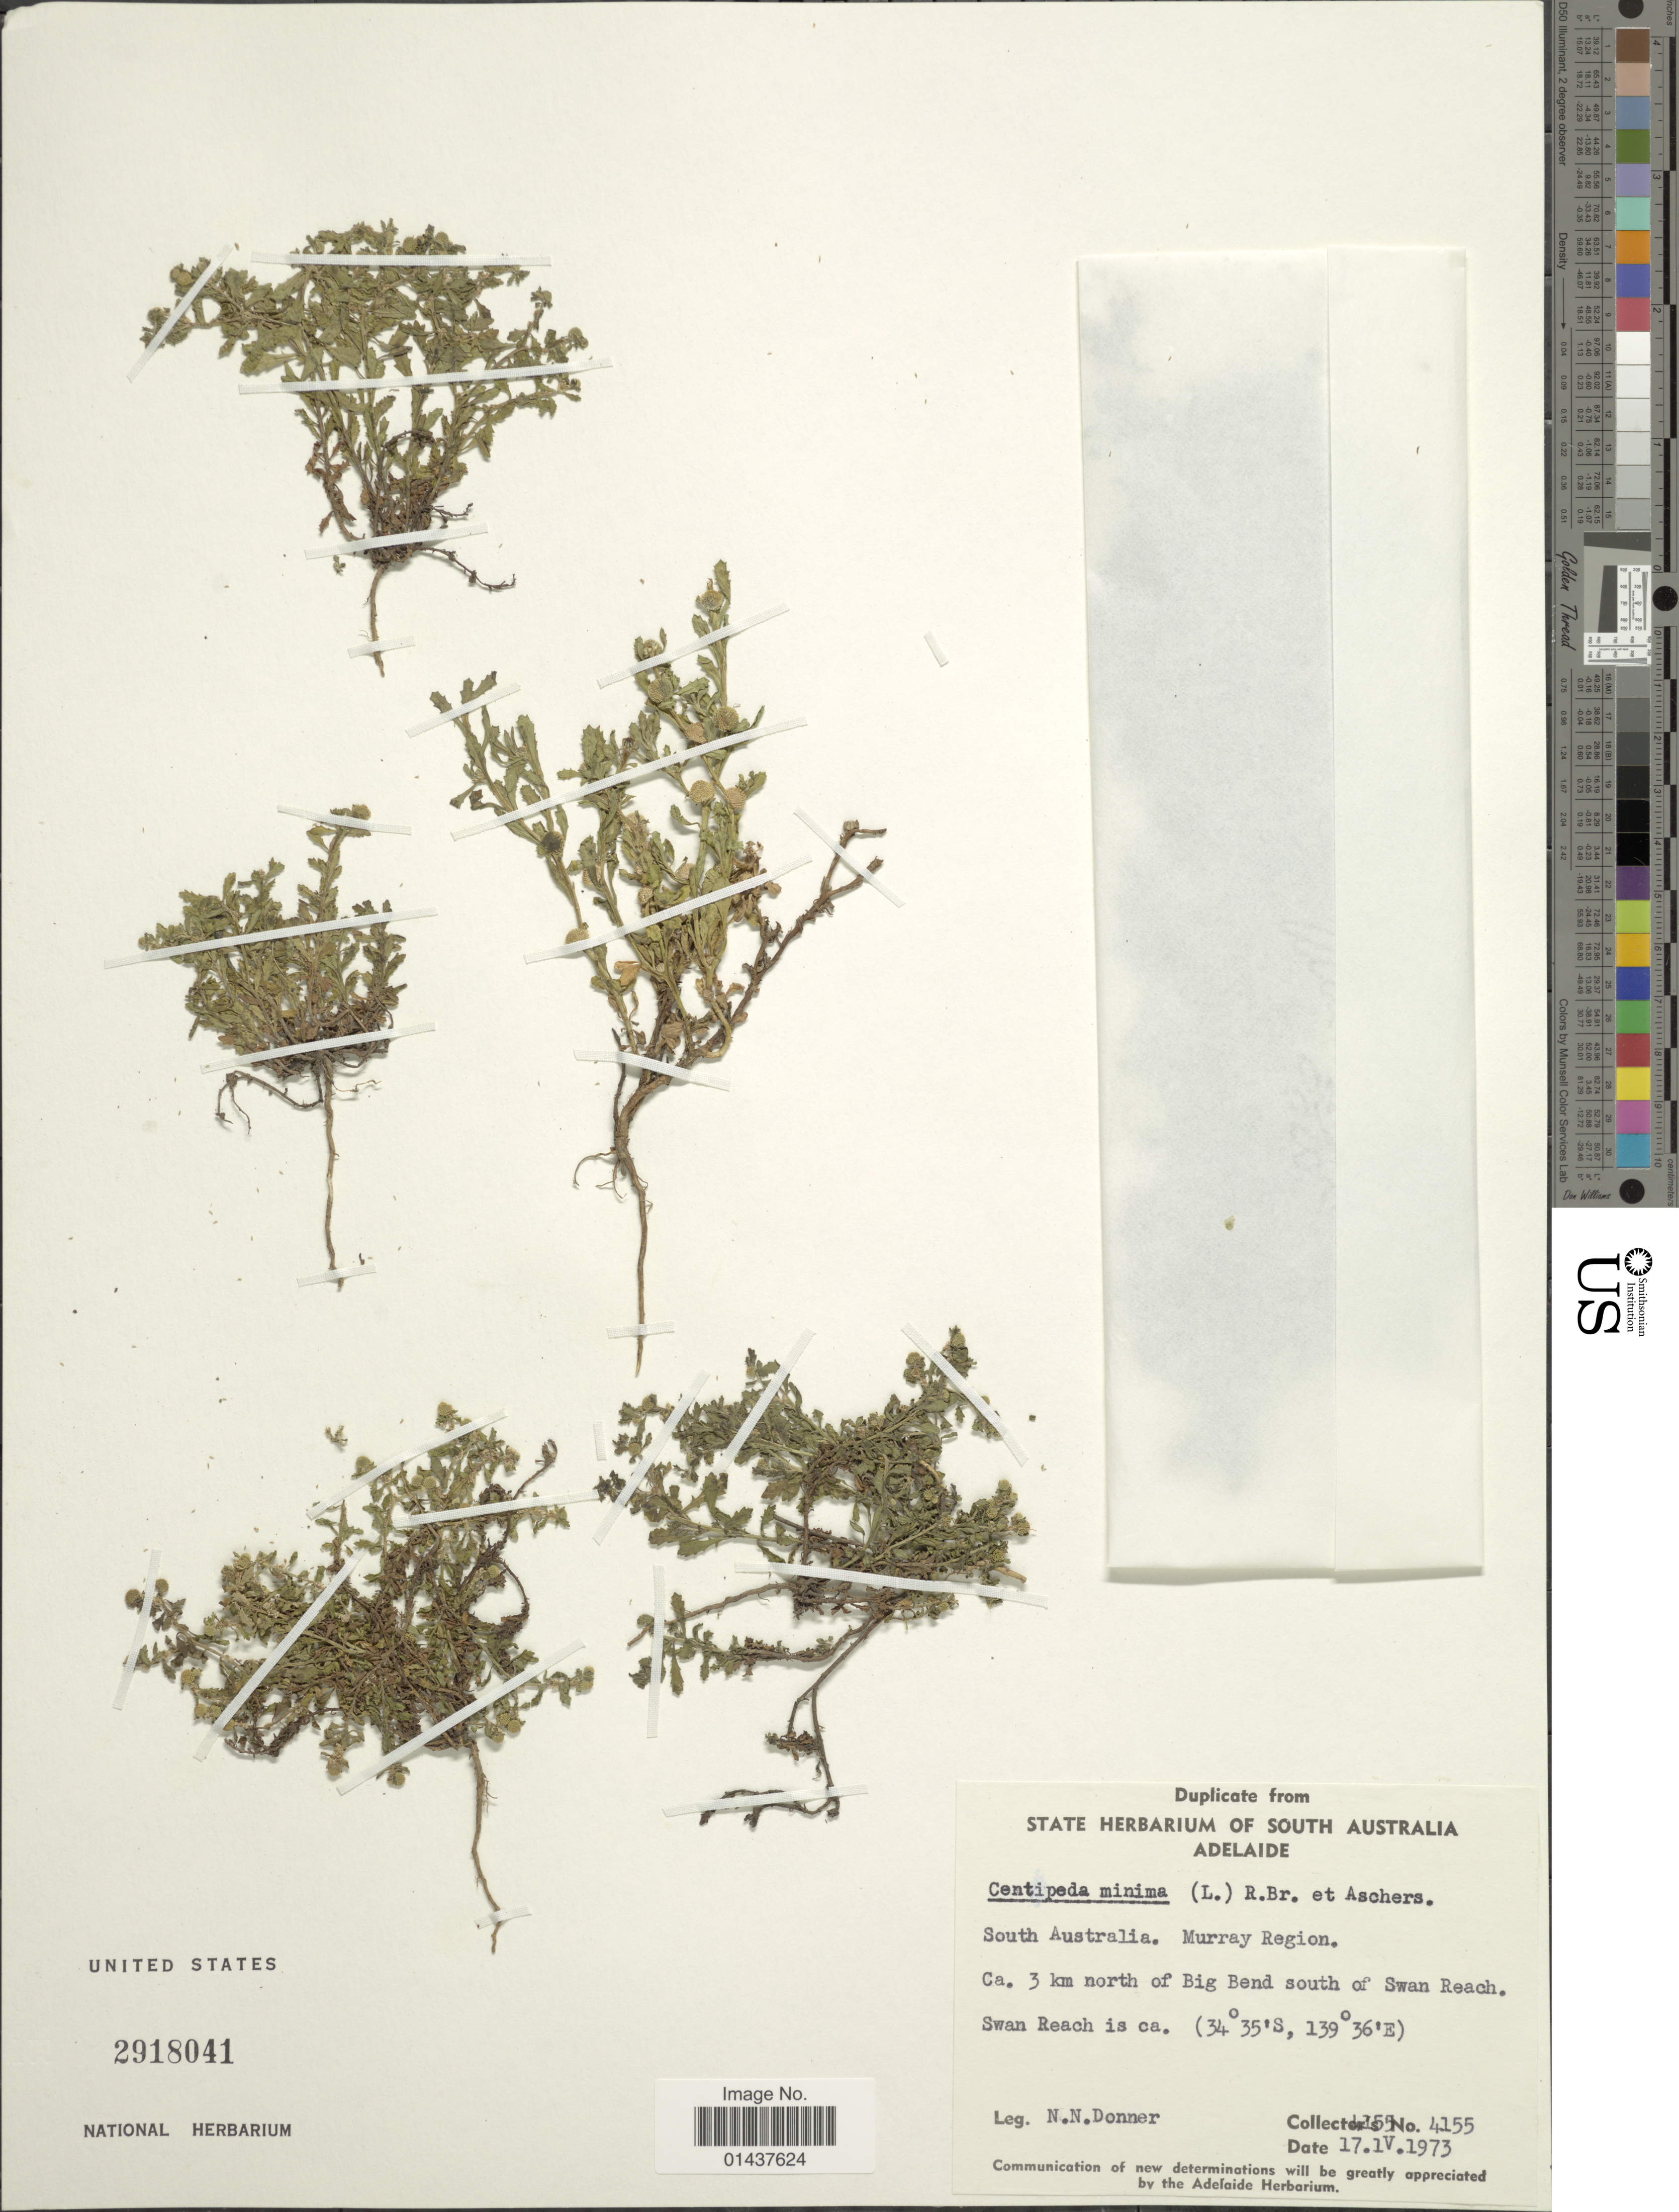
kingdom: Plantae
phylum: Tracheophyta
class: Magnoliopsida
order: Asterales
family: Asteraceae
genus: Centipeda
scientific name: Centipeda minima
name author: (L.) A. Braun & Asch.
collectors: N. Donner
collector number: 4155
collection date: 1973-04-17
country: Australia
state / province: South Australia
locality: Murray Region. Ca. 3 km north of Big bend south of Swan Reach. Swan Reach is ca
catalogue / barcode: US 2918041